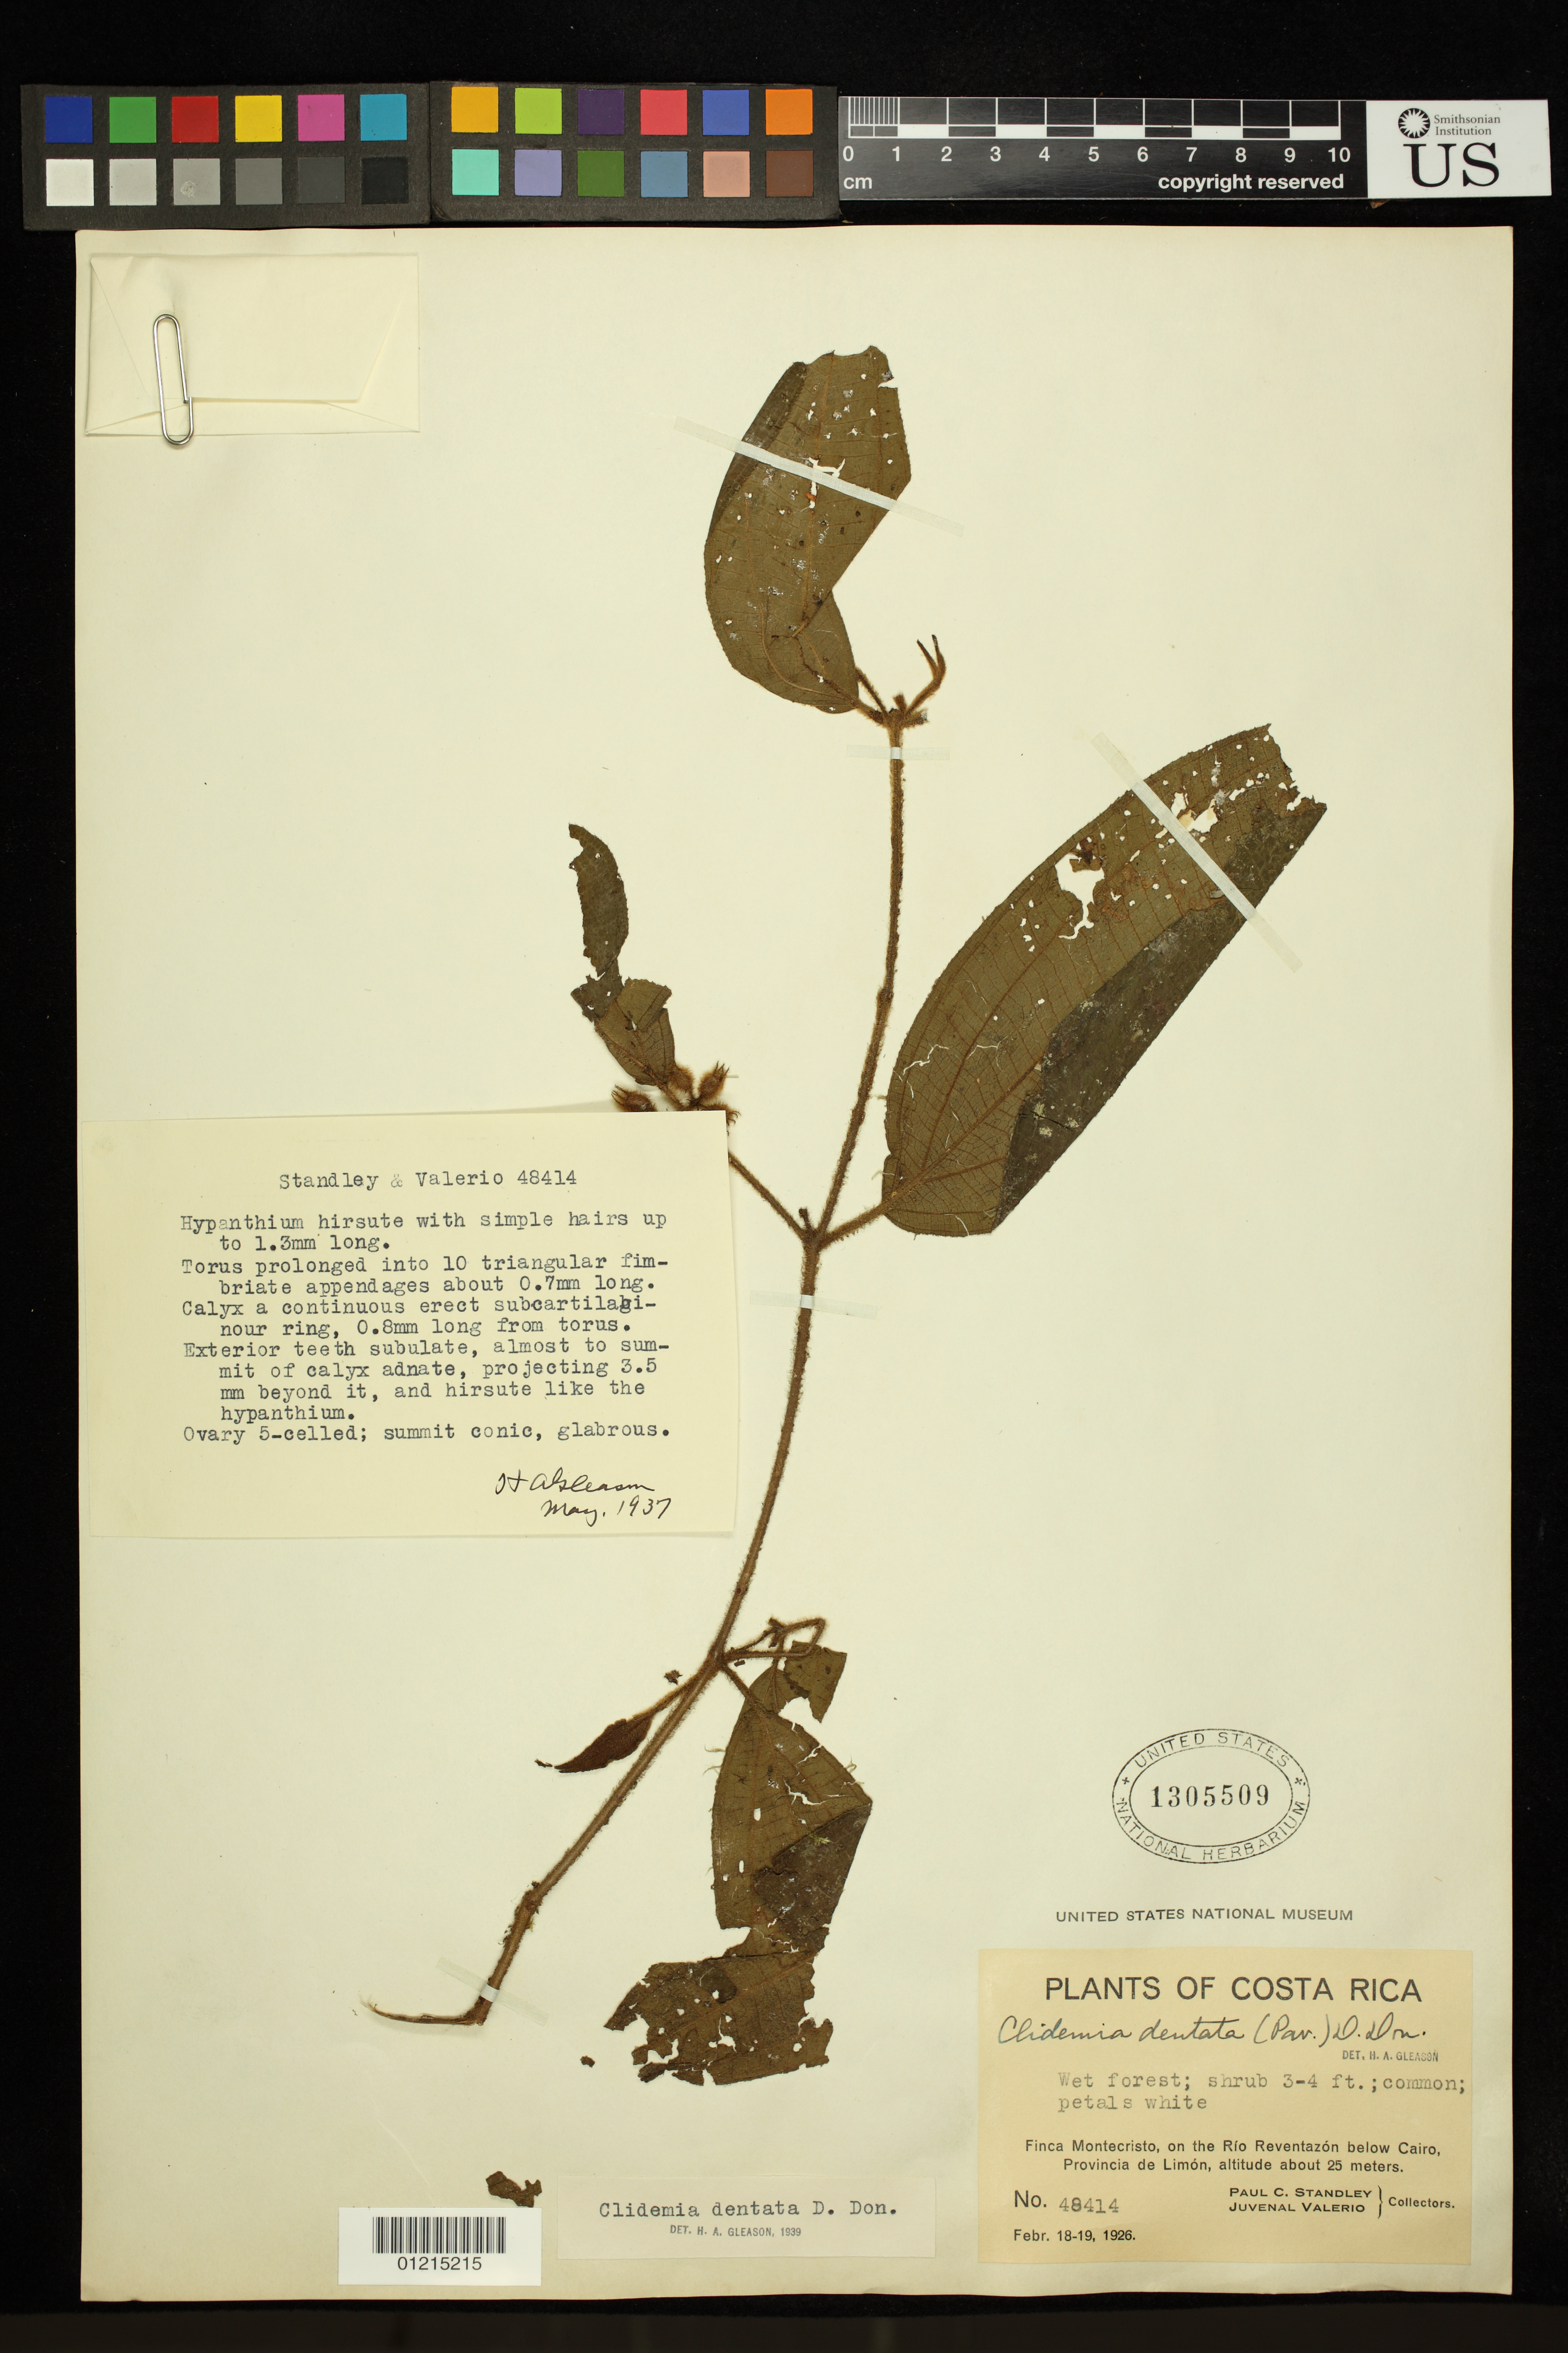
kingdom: Plantae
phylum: Tracheophyta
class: Magnoliopsida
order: Myrtales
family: Melastomataceae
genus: Clidemia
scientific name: Clidemia dentata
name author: D. Don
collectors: P. C. Standley & J. Valerio R.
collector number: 48414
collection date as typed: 18 Feb 1926 and 19 Feb 1926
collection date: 1926-02-18,1926-02-19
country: Costa Rica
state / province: Limón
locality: Finca Montecristo, on the Rio Reventazon below Cairo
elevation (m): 25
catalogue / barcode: US 1305509